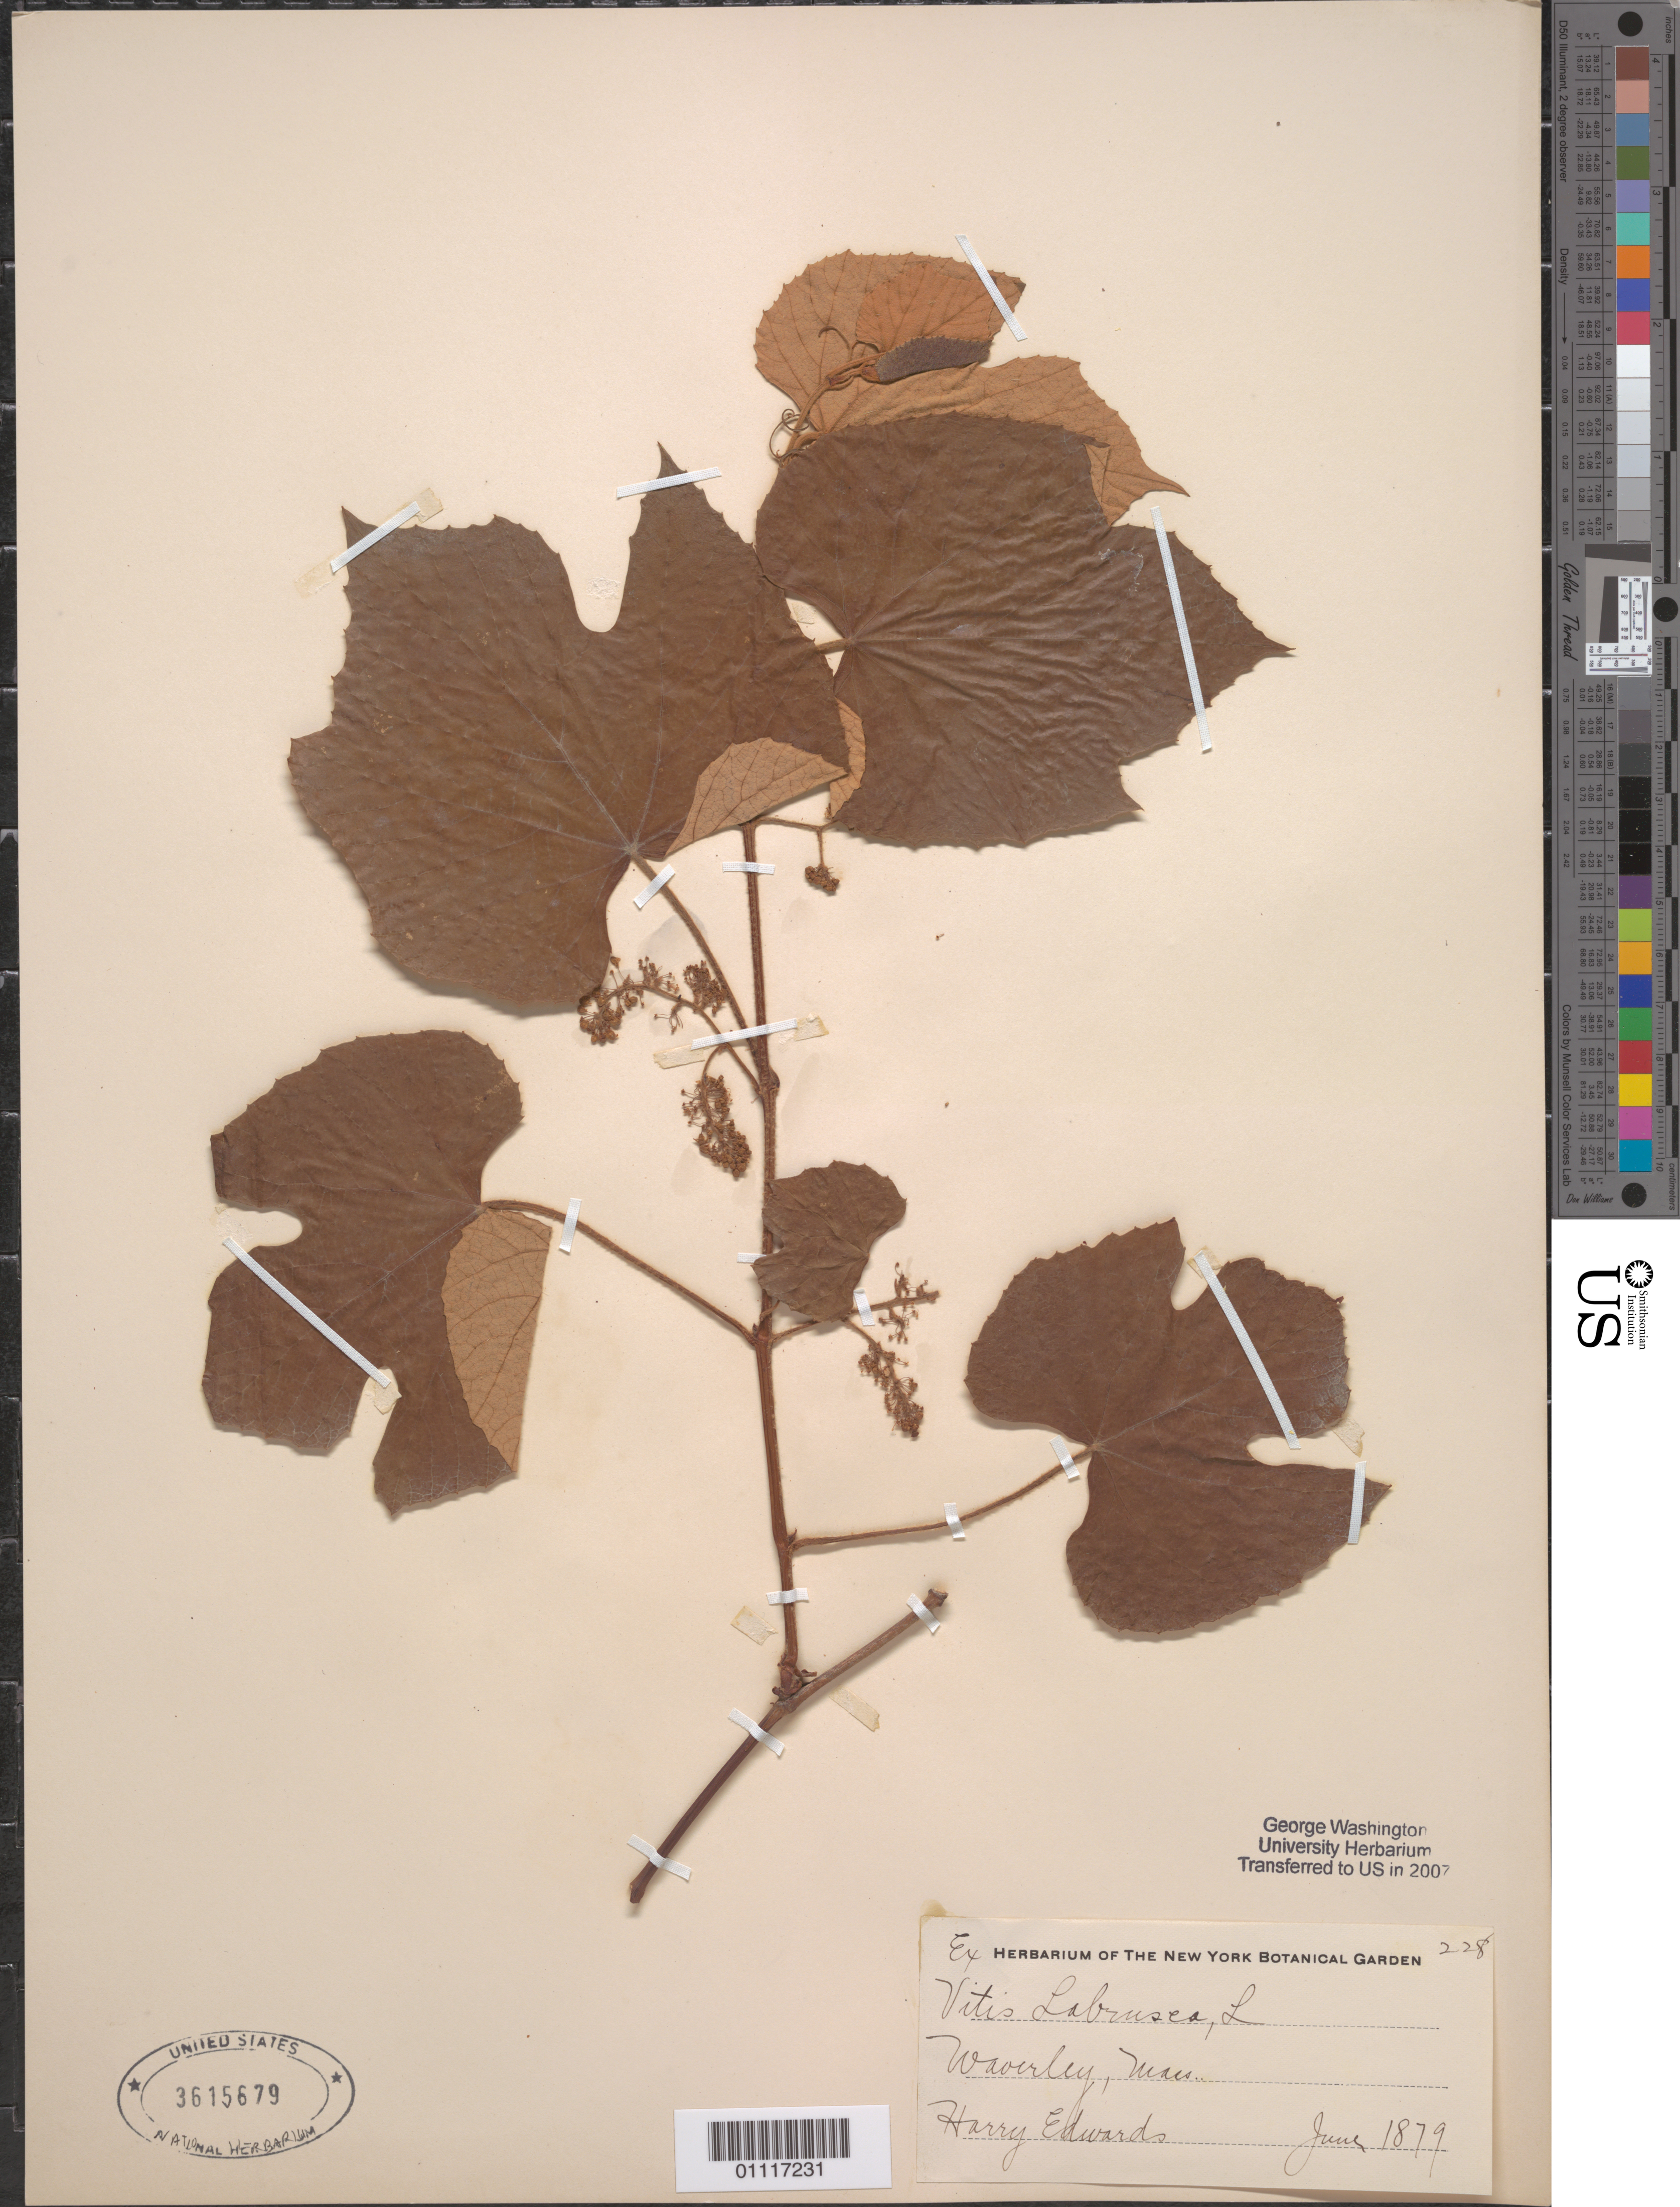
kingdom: Plantae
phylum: Tracheophyta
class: Magnoliopsida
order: Vitales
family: Vitaceae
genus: Vitis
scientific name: Vitis labrusca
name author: L.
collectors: H. Edwards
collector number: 228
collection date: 1879-06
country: United States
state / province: Massachusetts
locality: Waverley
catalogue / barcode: US 3615679